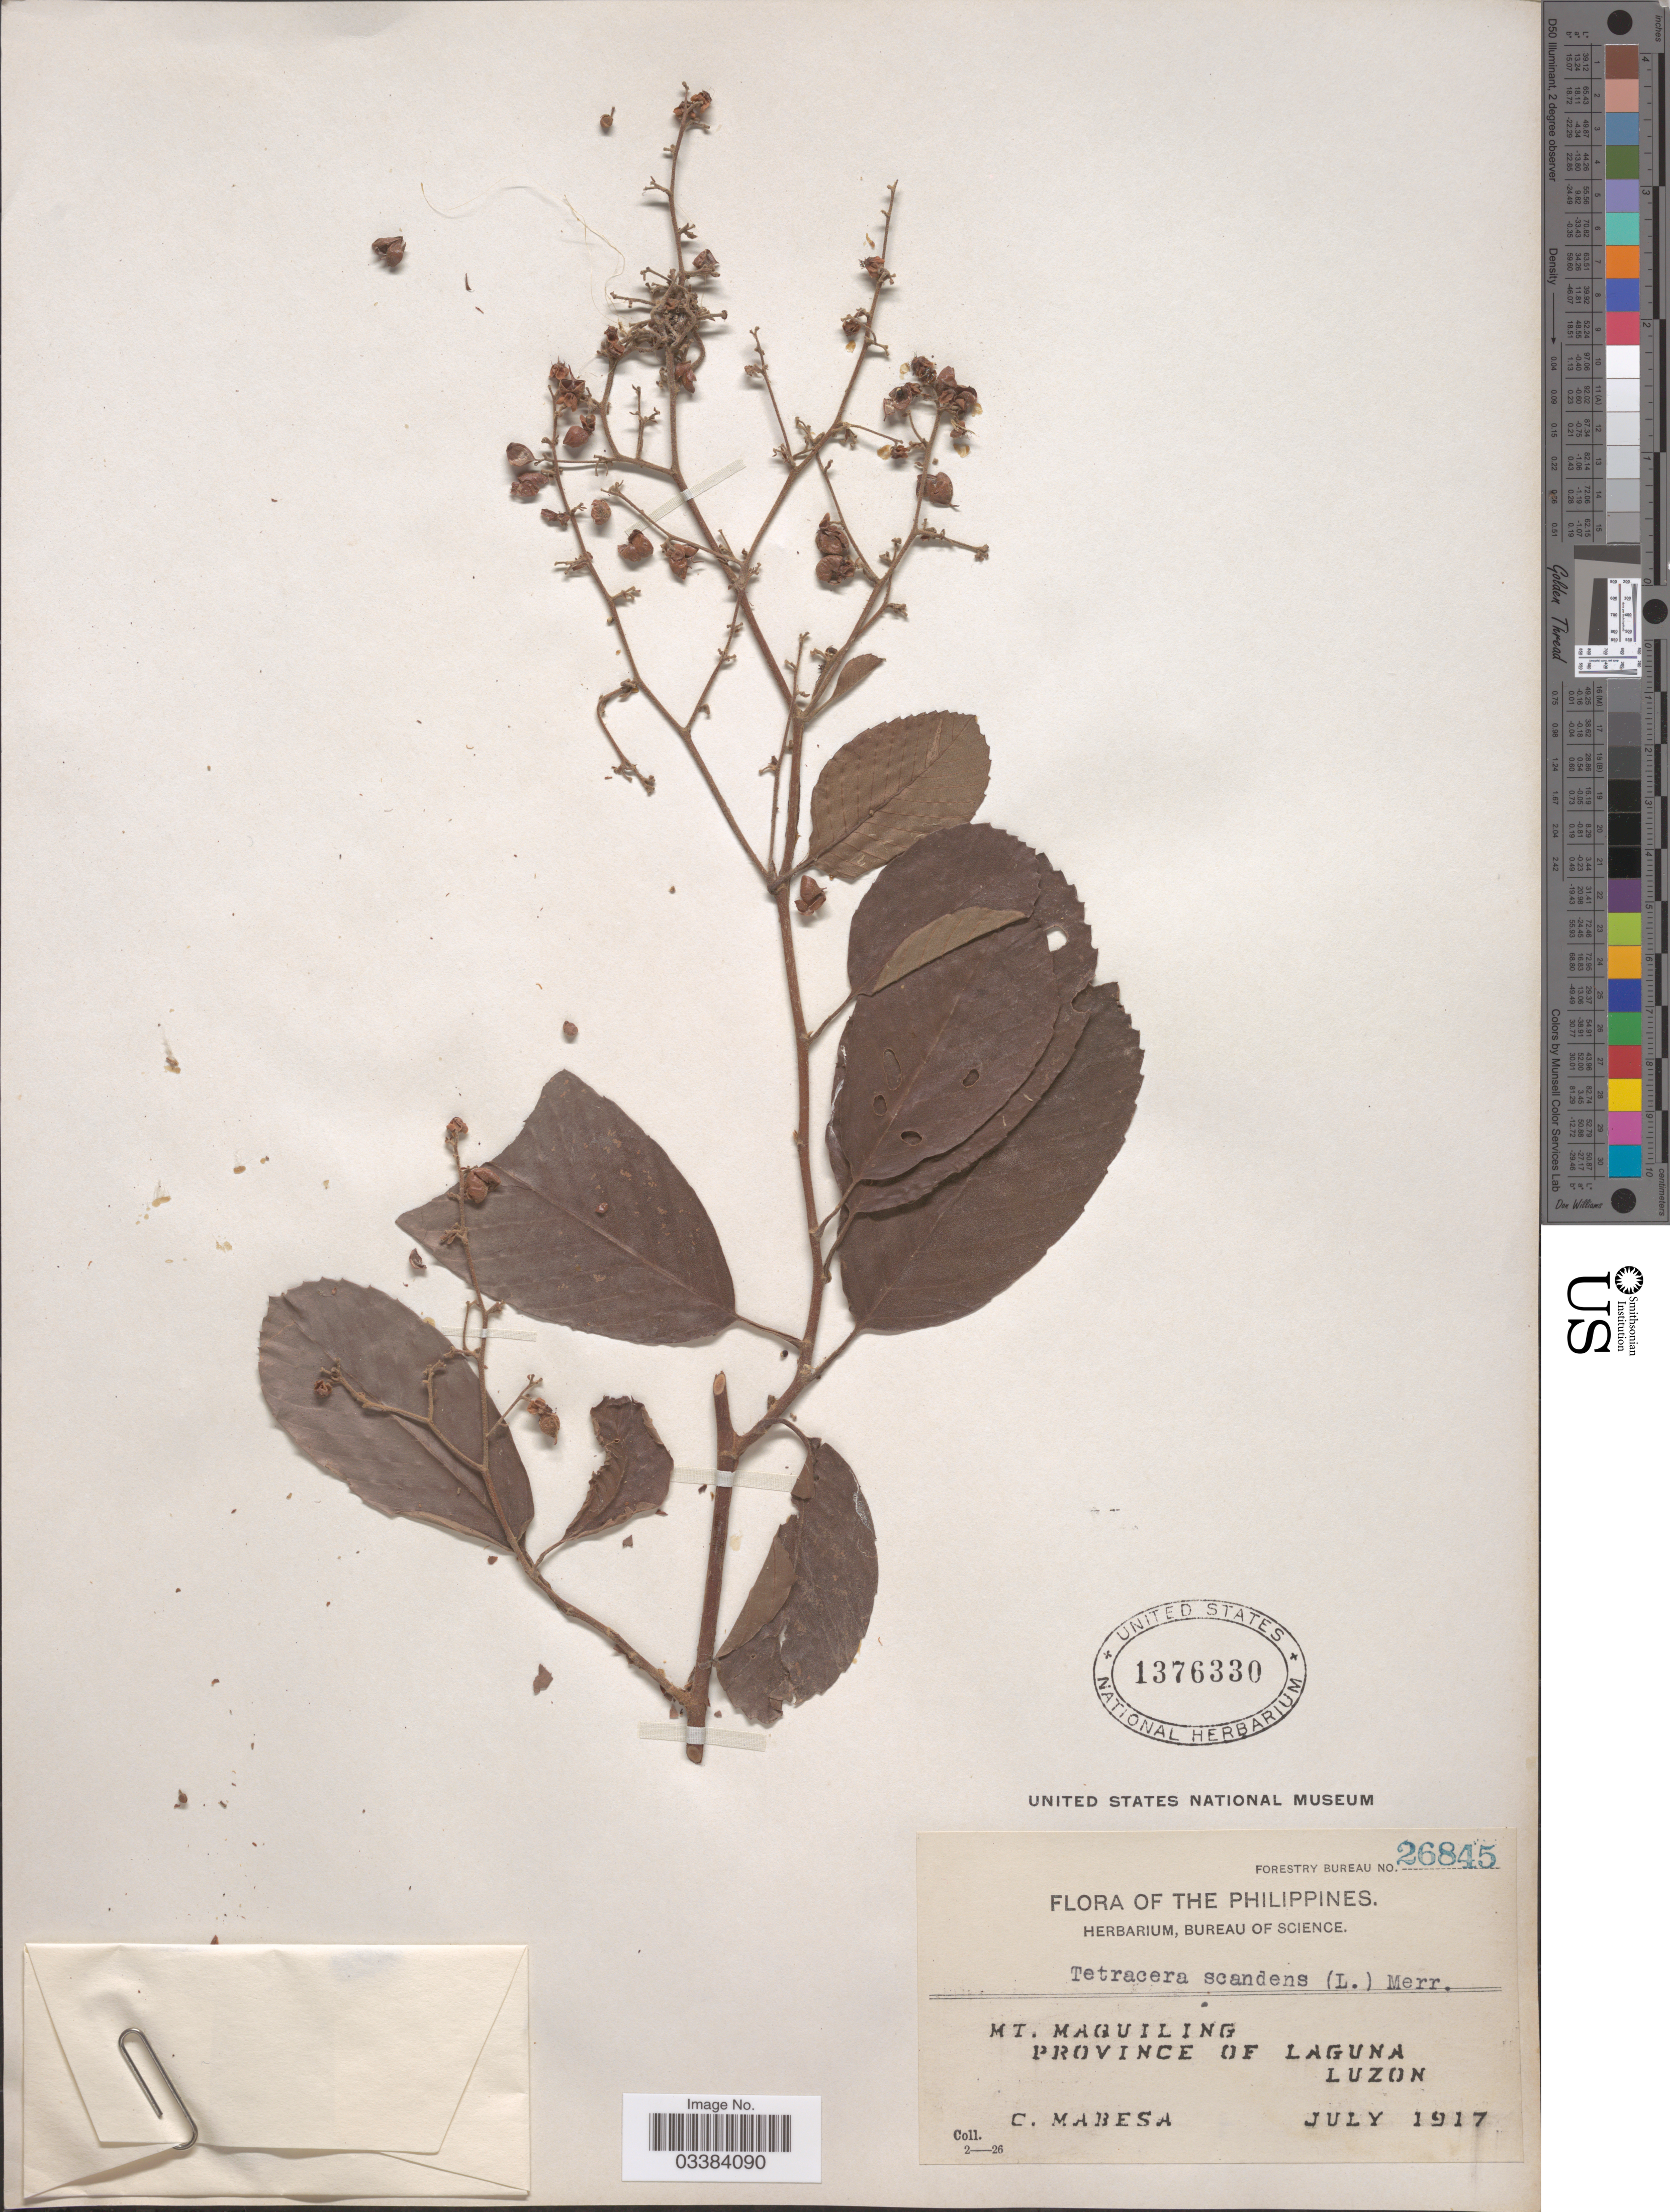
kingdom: Plantae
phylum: Tracheophyta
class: Magnoliopsida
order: Dilleniales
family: Dilleniaceae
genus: Tetracera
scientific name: Tetracera scandens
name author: (L.) Merr.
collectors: C. Mabesa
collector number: Forestry Bureau 26845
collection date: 1917-07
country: Philippines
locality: Mt. Maquiling. Province of Laguna, Luzon.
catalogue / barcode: US 1376330